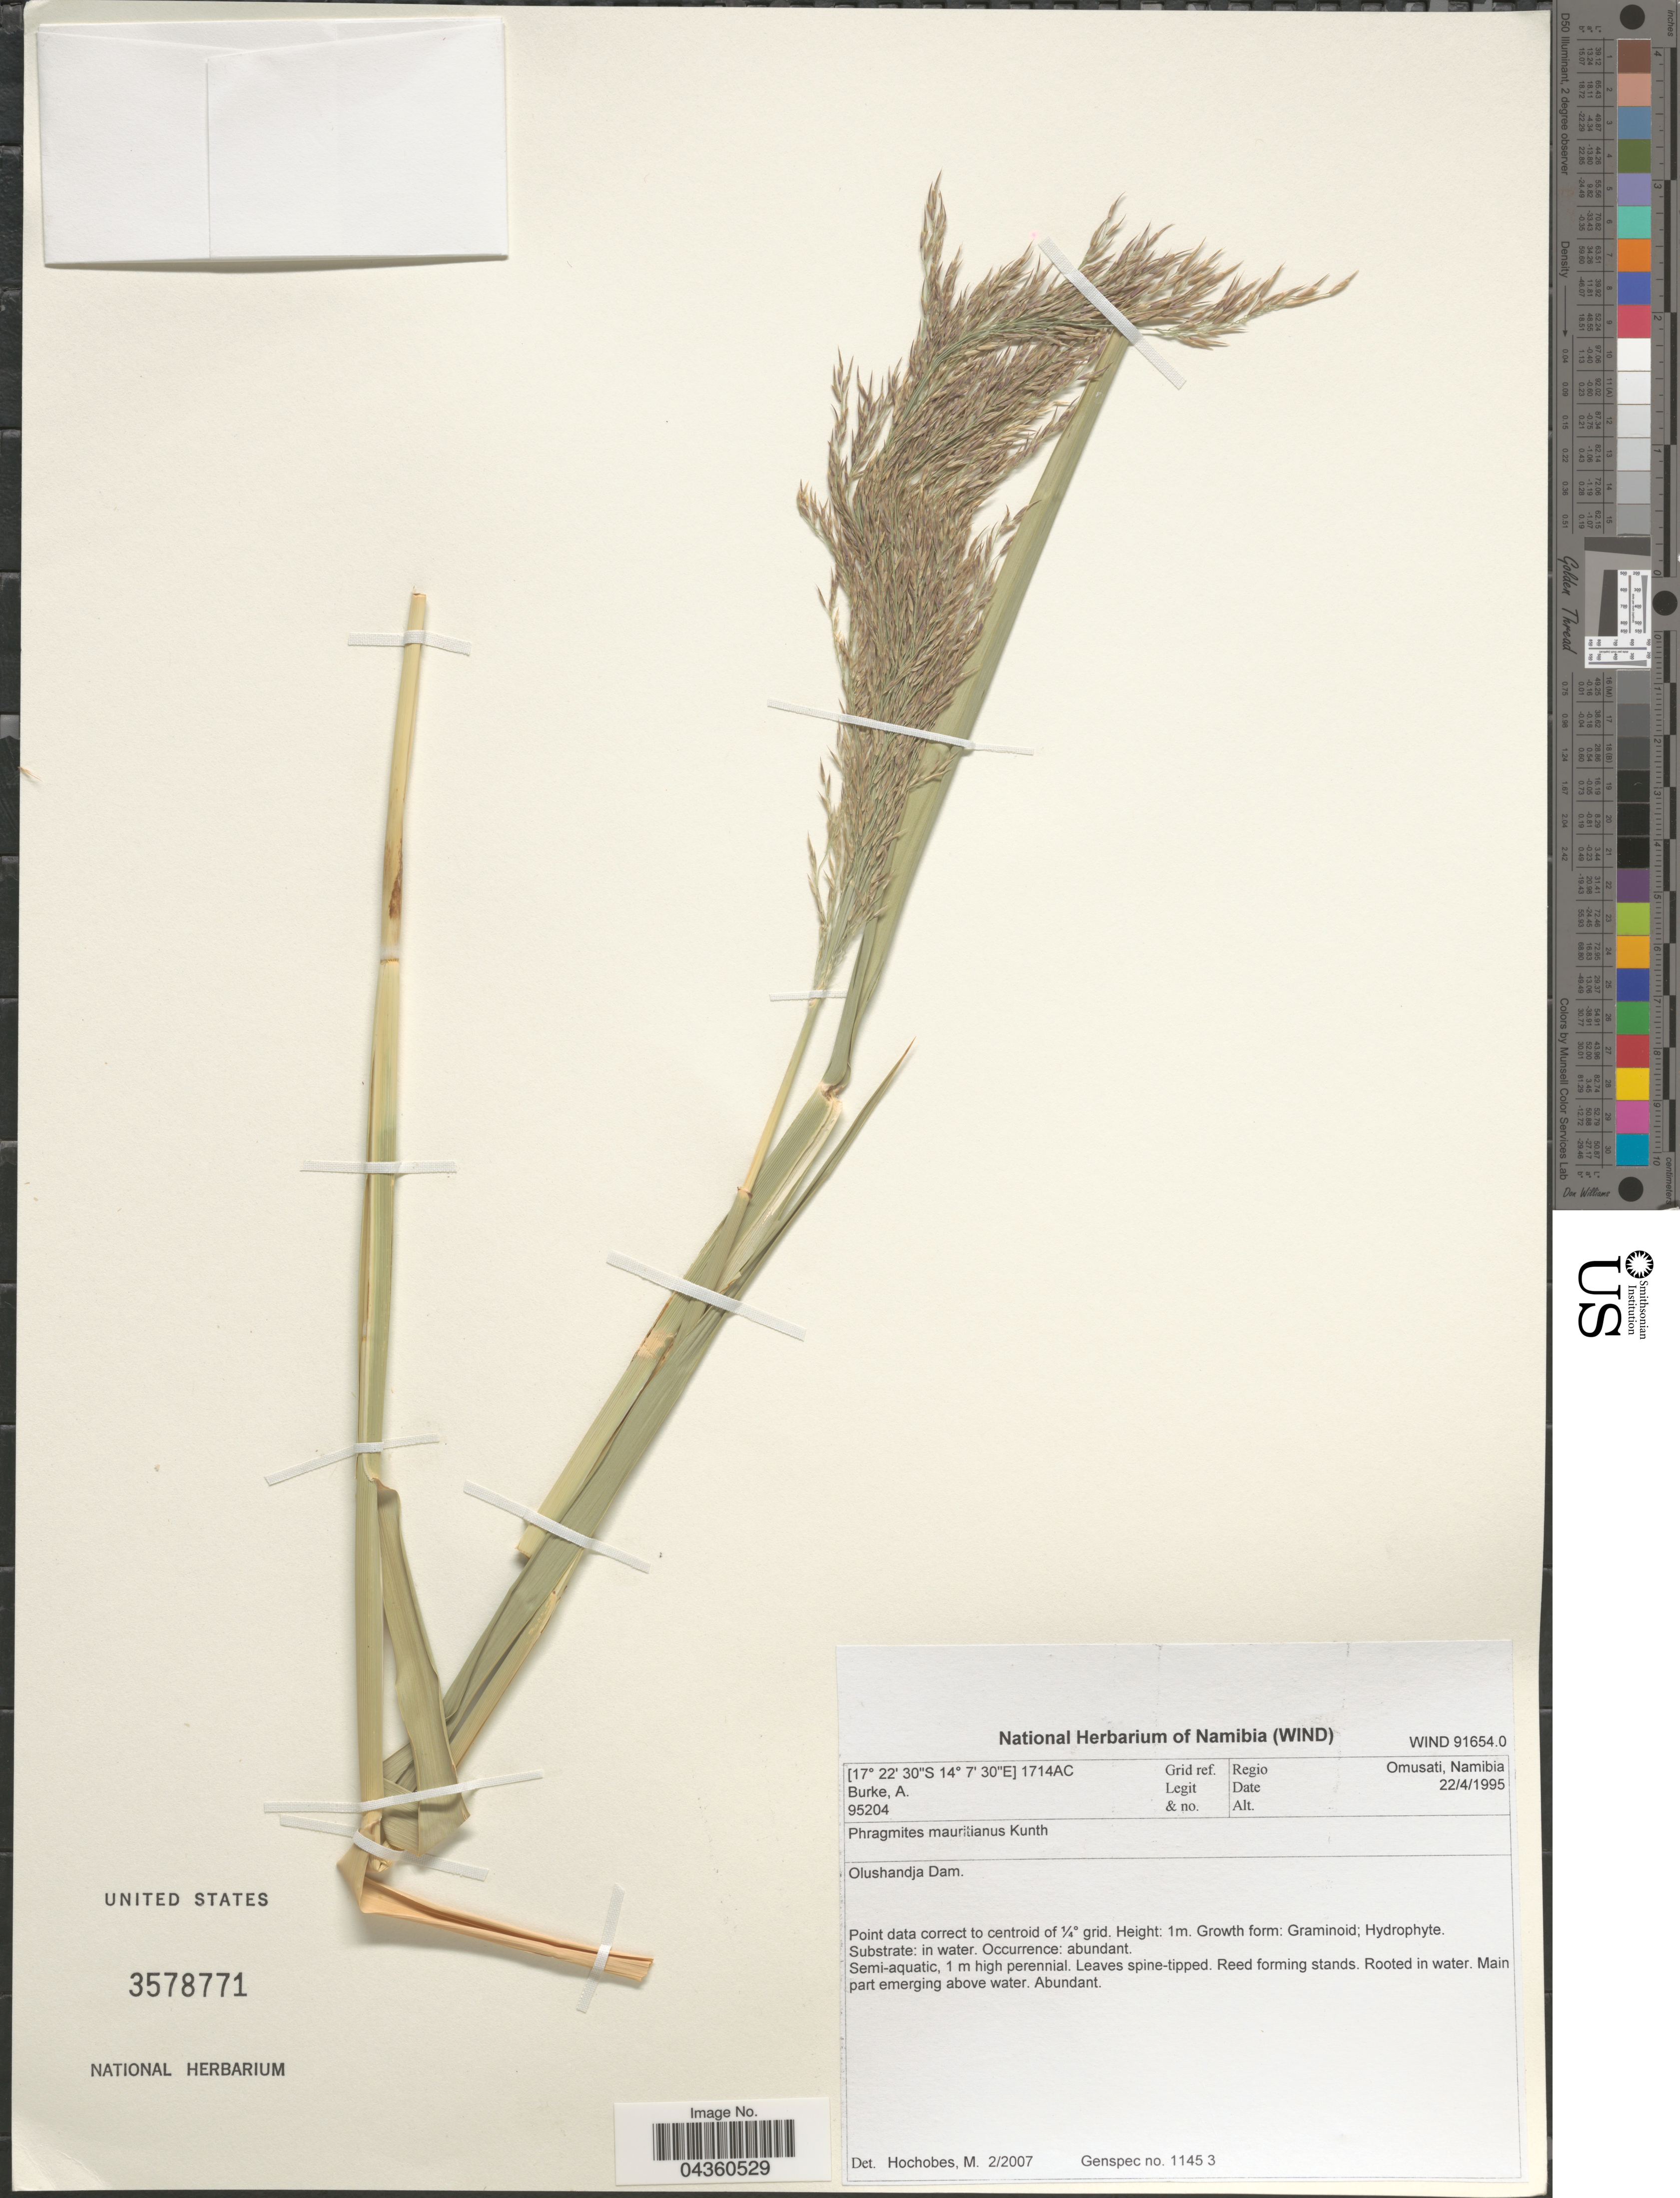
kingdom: Plantae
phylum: Tracheophyta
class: Liliopsida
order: Poales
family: Poaceae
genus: Phragmites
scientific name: Phragmites mauritianus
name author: Kunth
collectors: A. Burke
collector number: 95204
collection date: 1995-04-22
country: Namibia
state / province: Omusati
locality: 1714AC Grid ref. Regio Omusati. Olushandja Dam.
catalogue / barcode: US 3578771